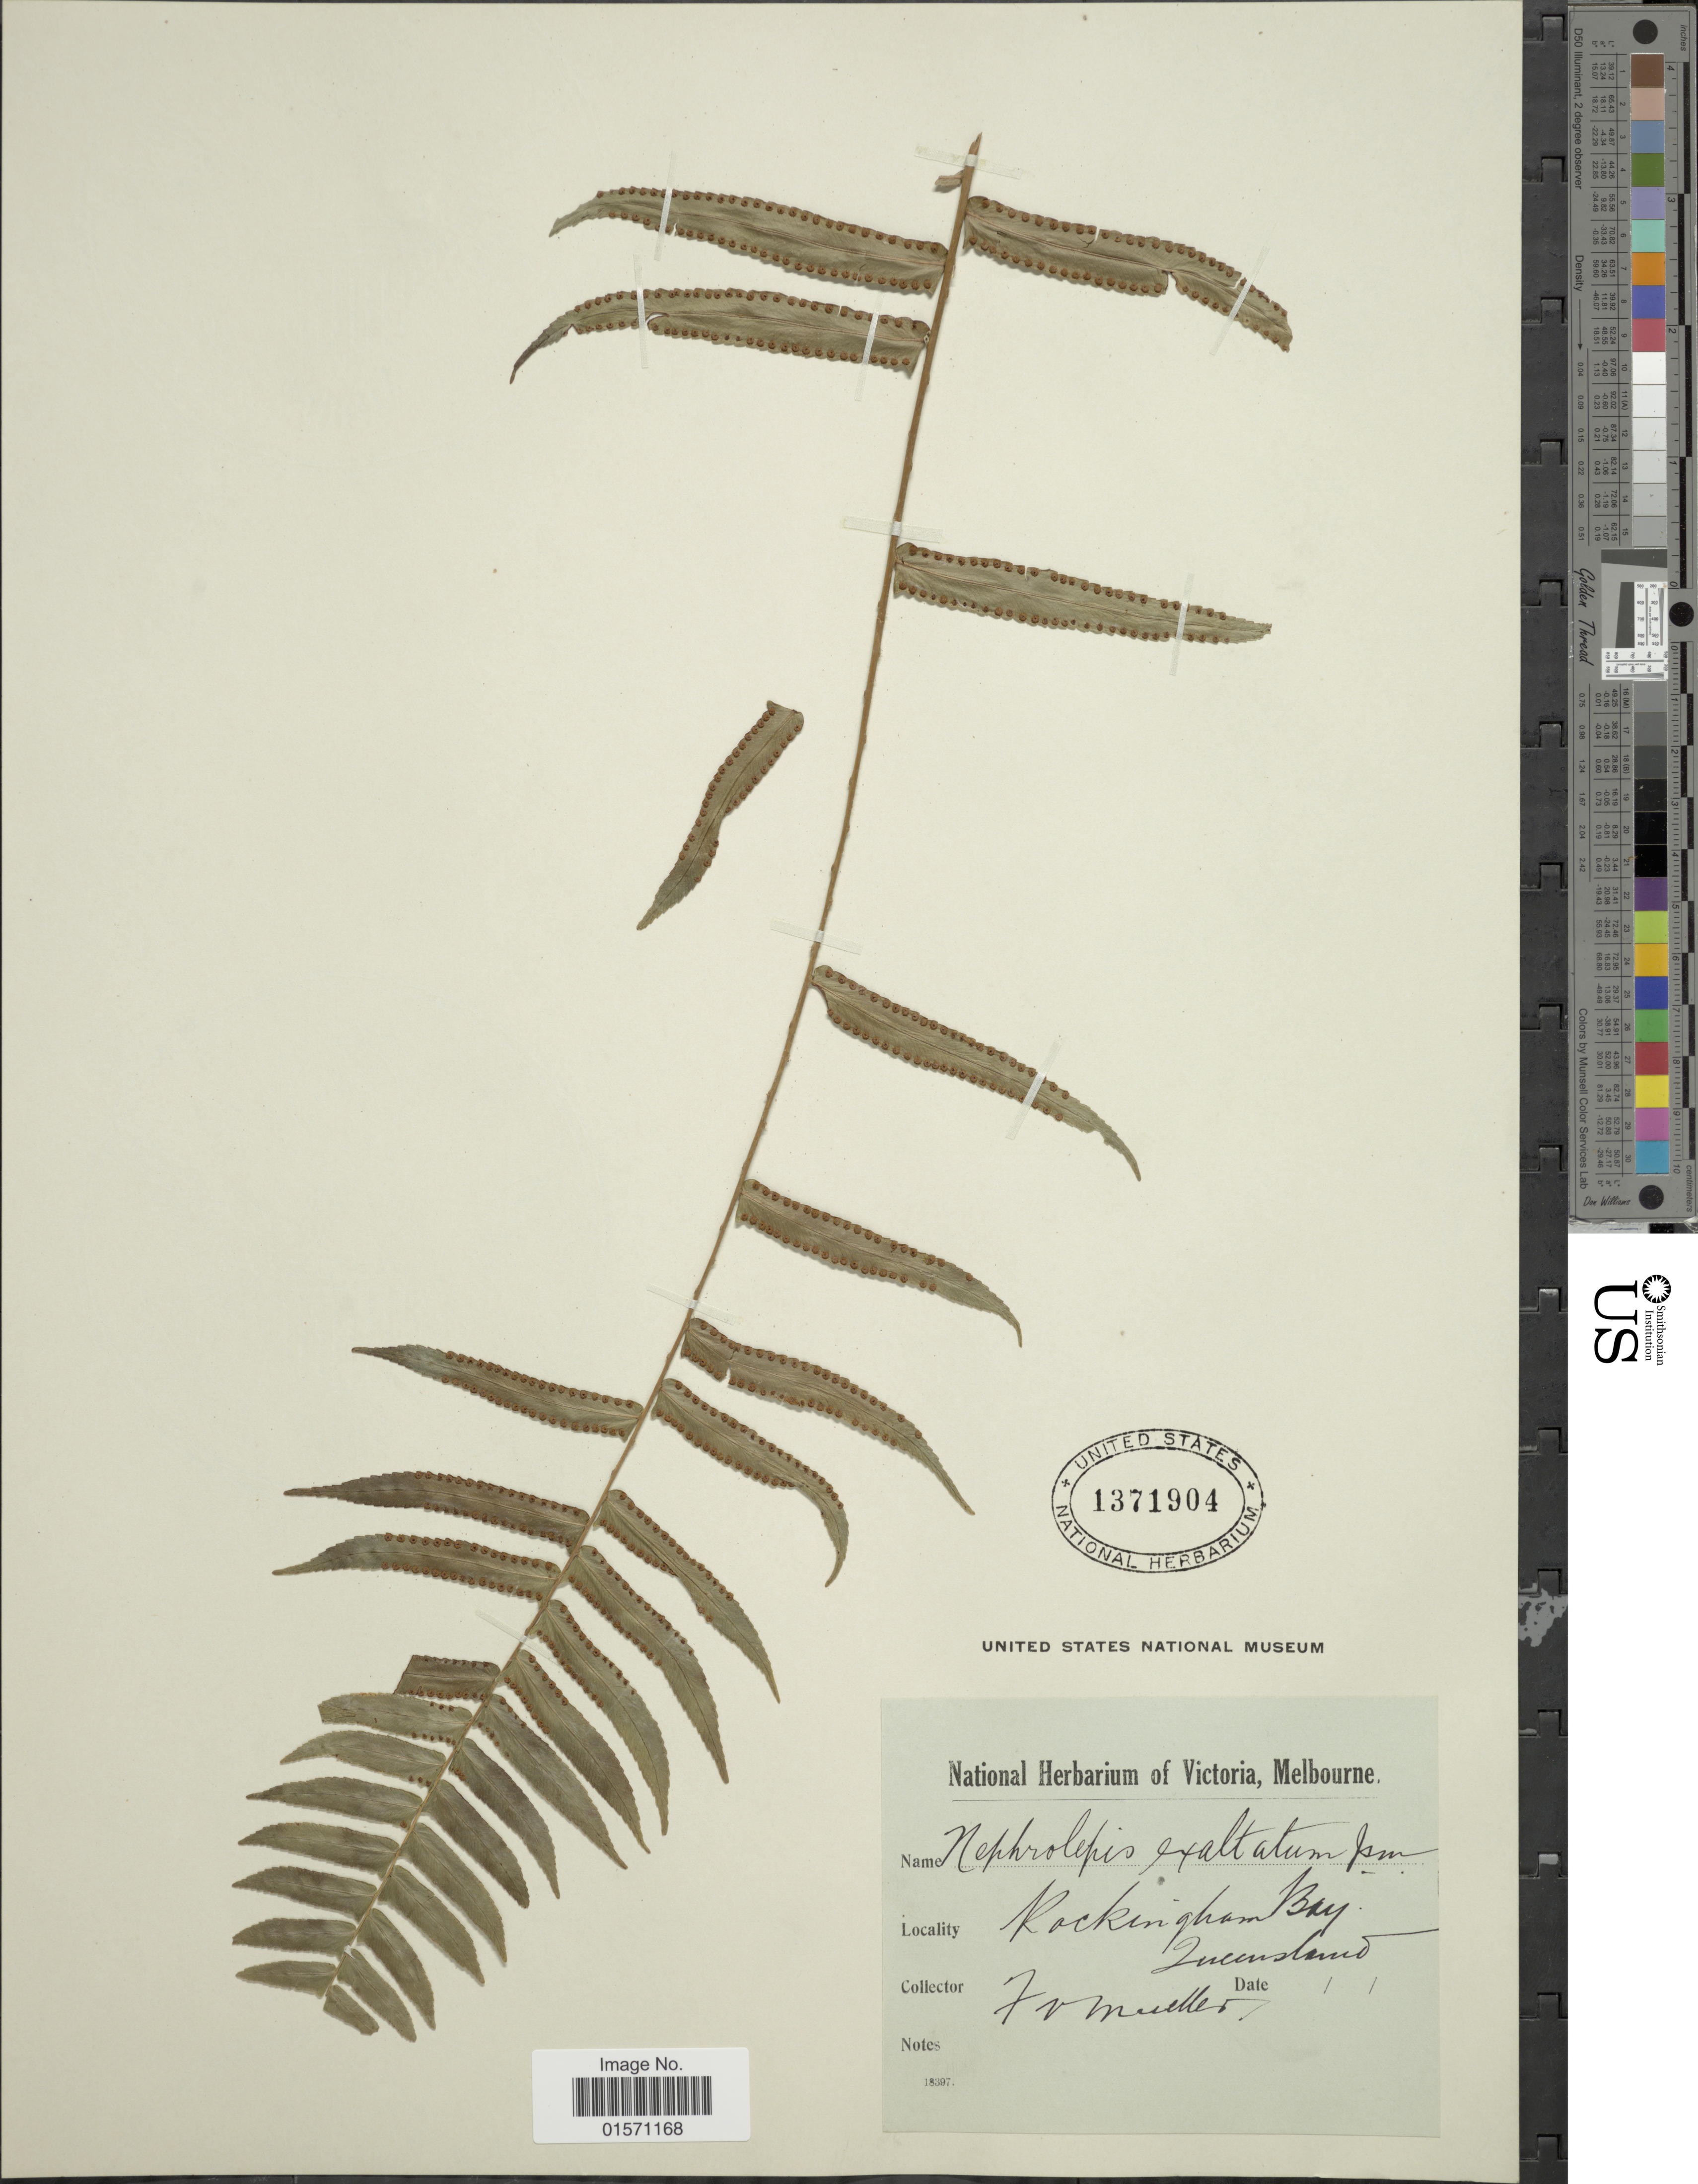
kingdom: Plantae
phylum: Tracheophyta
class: Polypodiopsida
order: Polypodiales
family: Nephrolepidaceae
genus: Nephrolepis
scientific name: Nephrolepis exaltata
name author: (L.) Schott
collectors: F. von Mueller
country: Australia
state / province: Queensland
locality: Rockingham Bay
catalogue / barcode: US 1371904